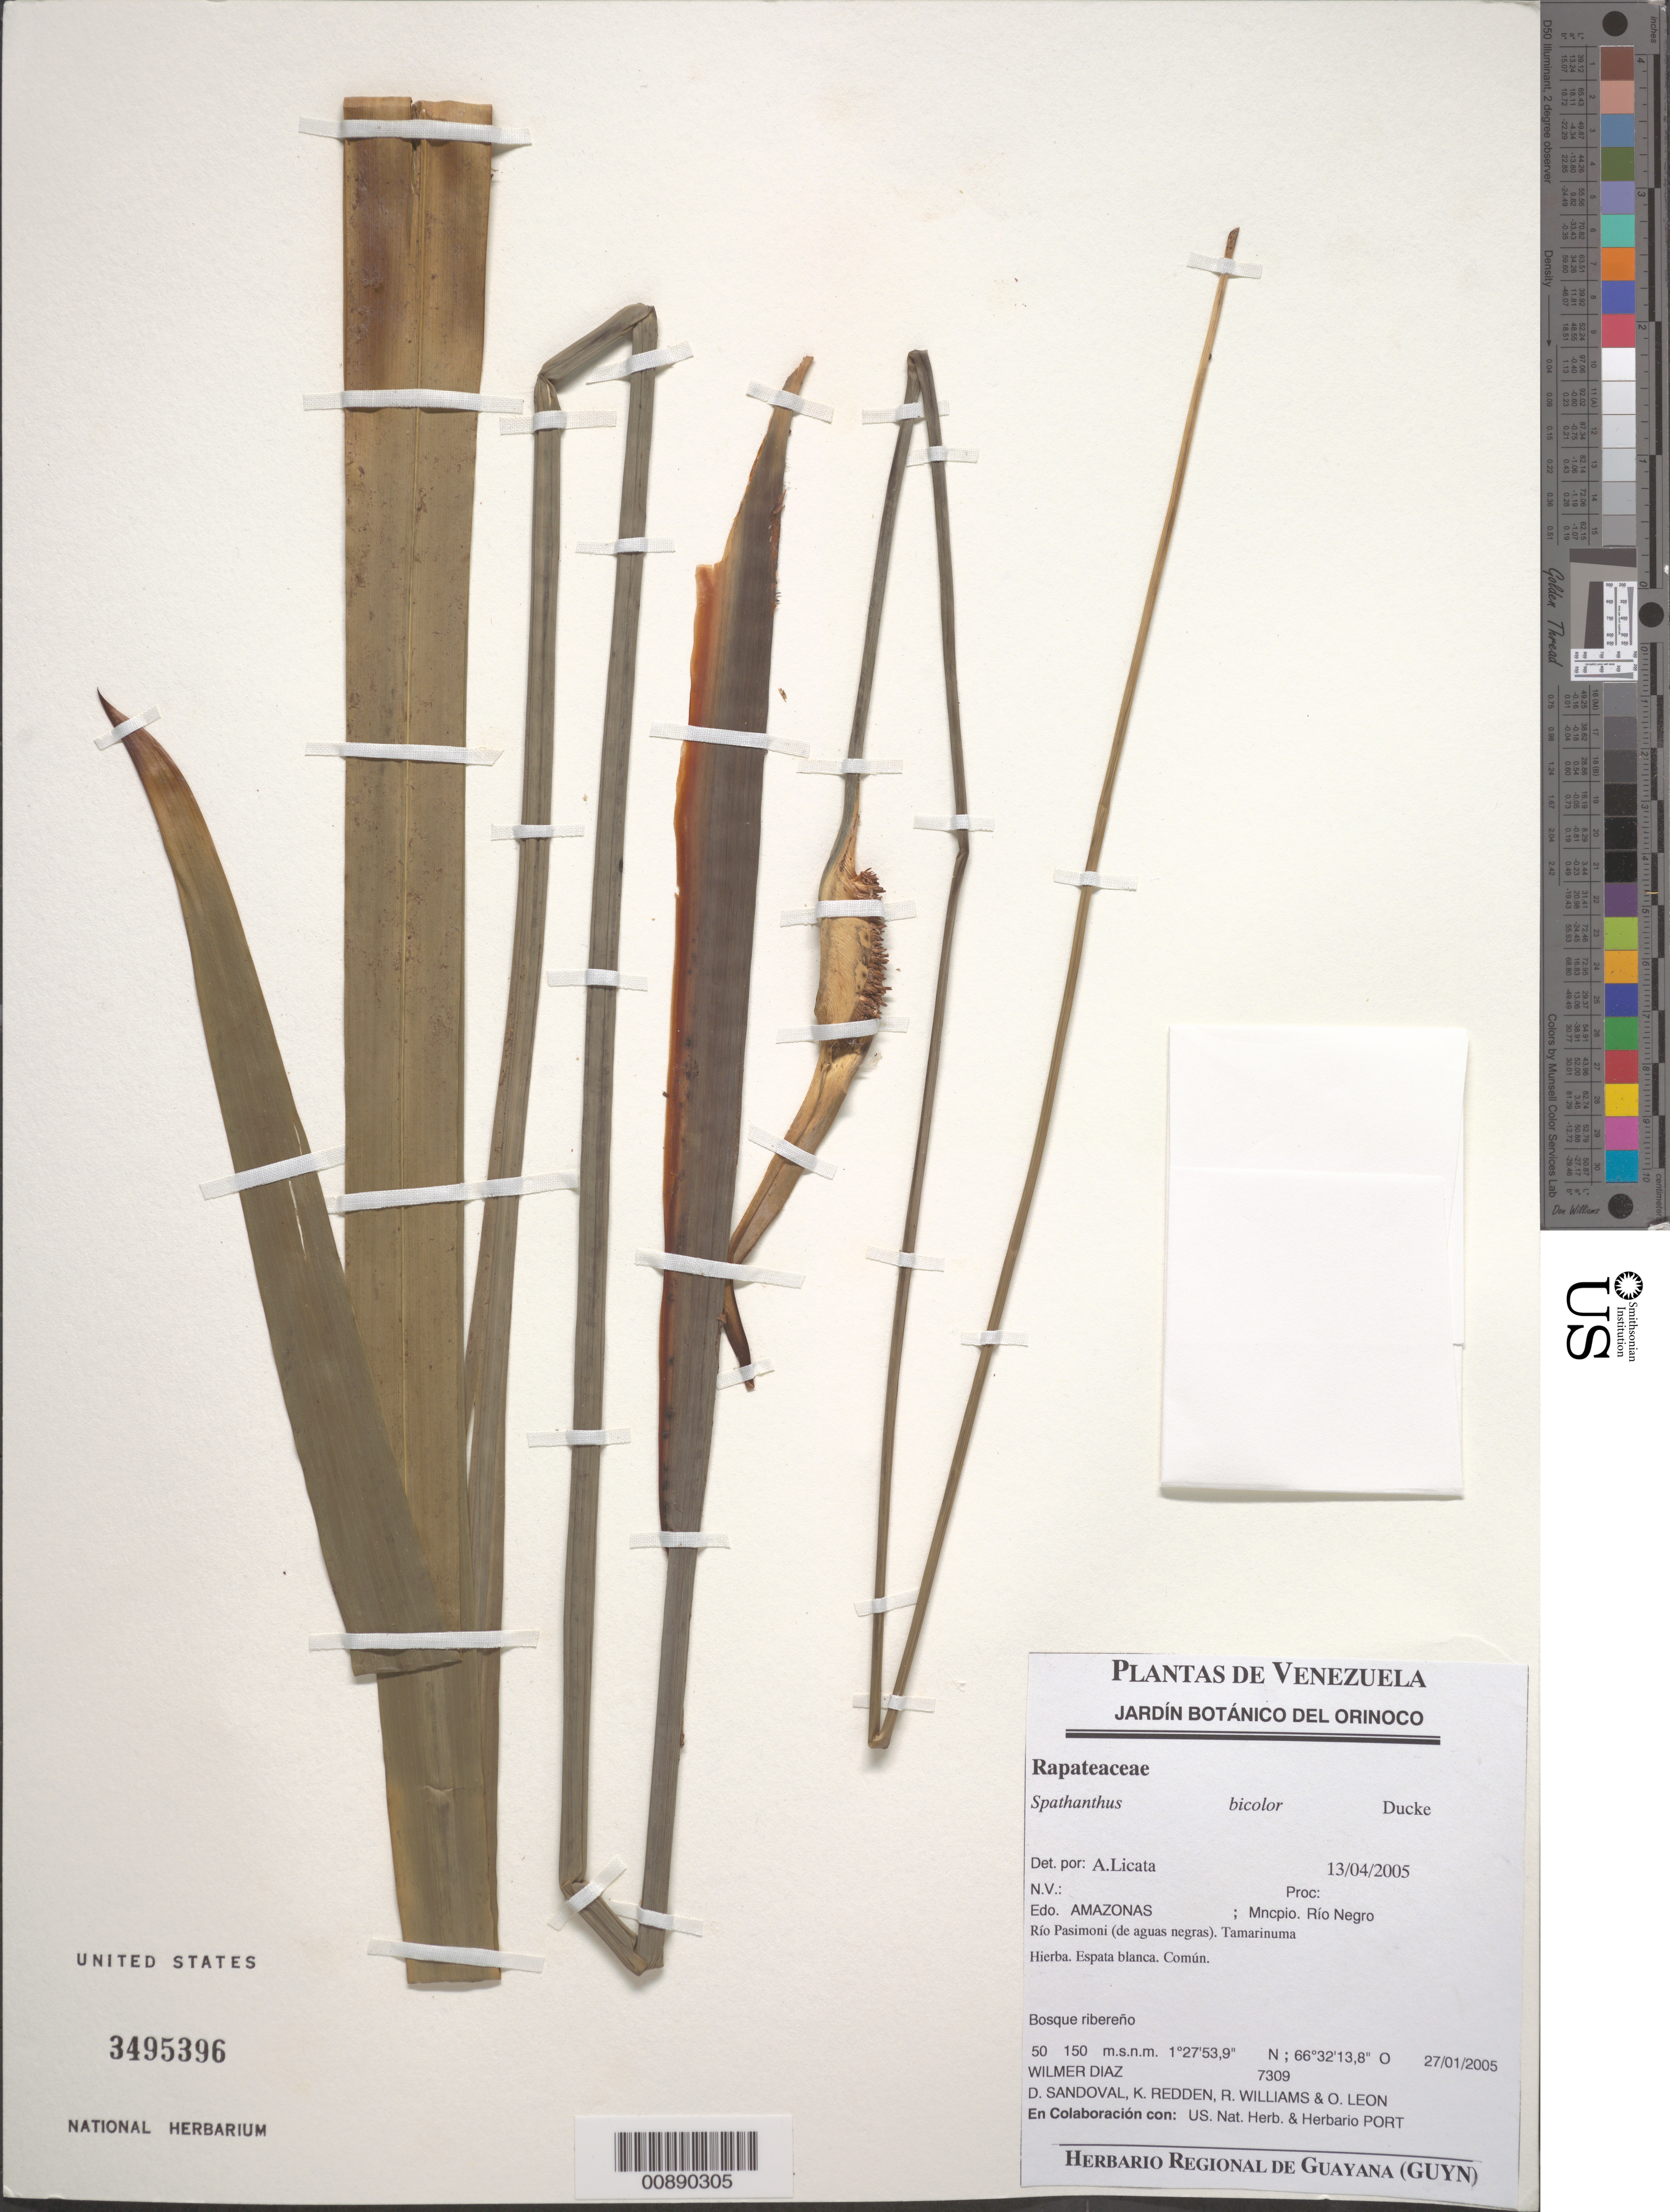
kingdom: Plantae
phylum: Tracheophyta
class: Liliopsida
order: Poales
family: Rapateaceae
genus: Spathanthus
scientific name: Spathanthus bicolor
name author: Ducke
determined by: Licata, A., (PORT), Univ. Nac. Exp. de los Llanos Ezequiel Zamora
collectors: W. Díaz P., D. Sandoval, K. M. Redden, R. Williams & O. León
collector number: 7309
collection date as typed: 27-Jan-05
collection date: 2005-01-27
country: Venezuela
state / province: Amazonas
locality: Mun. Río Negro, Río Pasimoni, Tamarinuma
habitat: Bosque ribereño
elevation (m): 50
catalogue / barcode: US 3495396